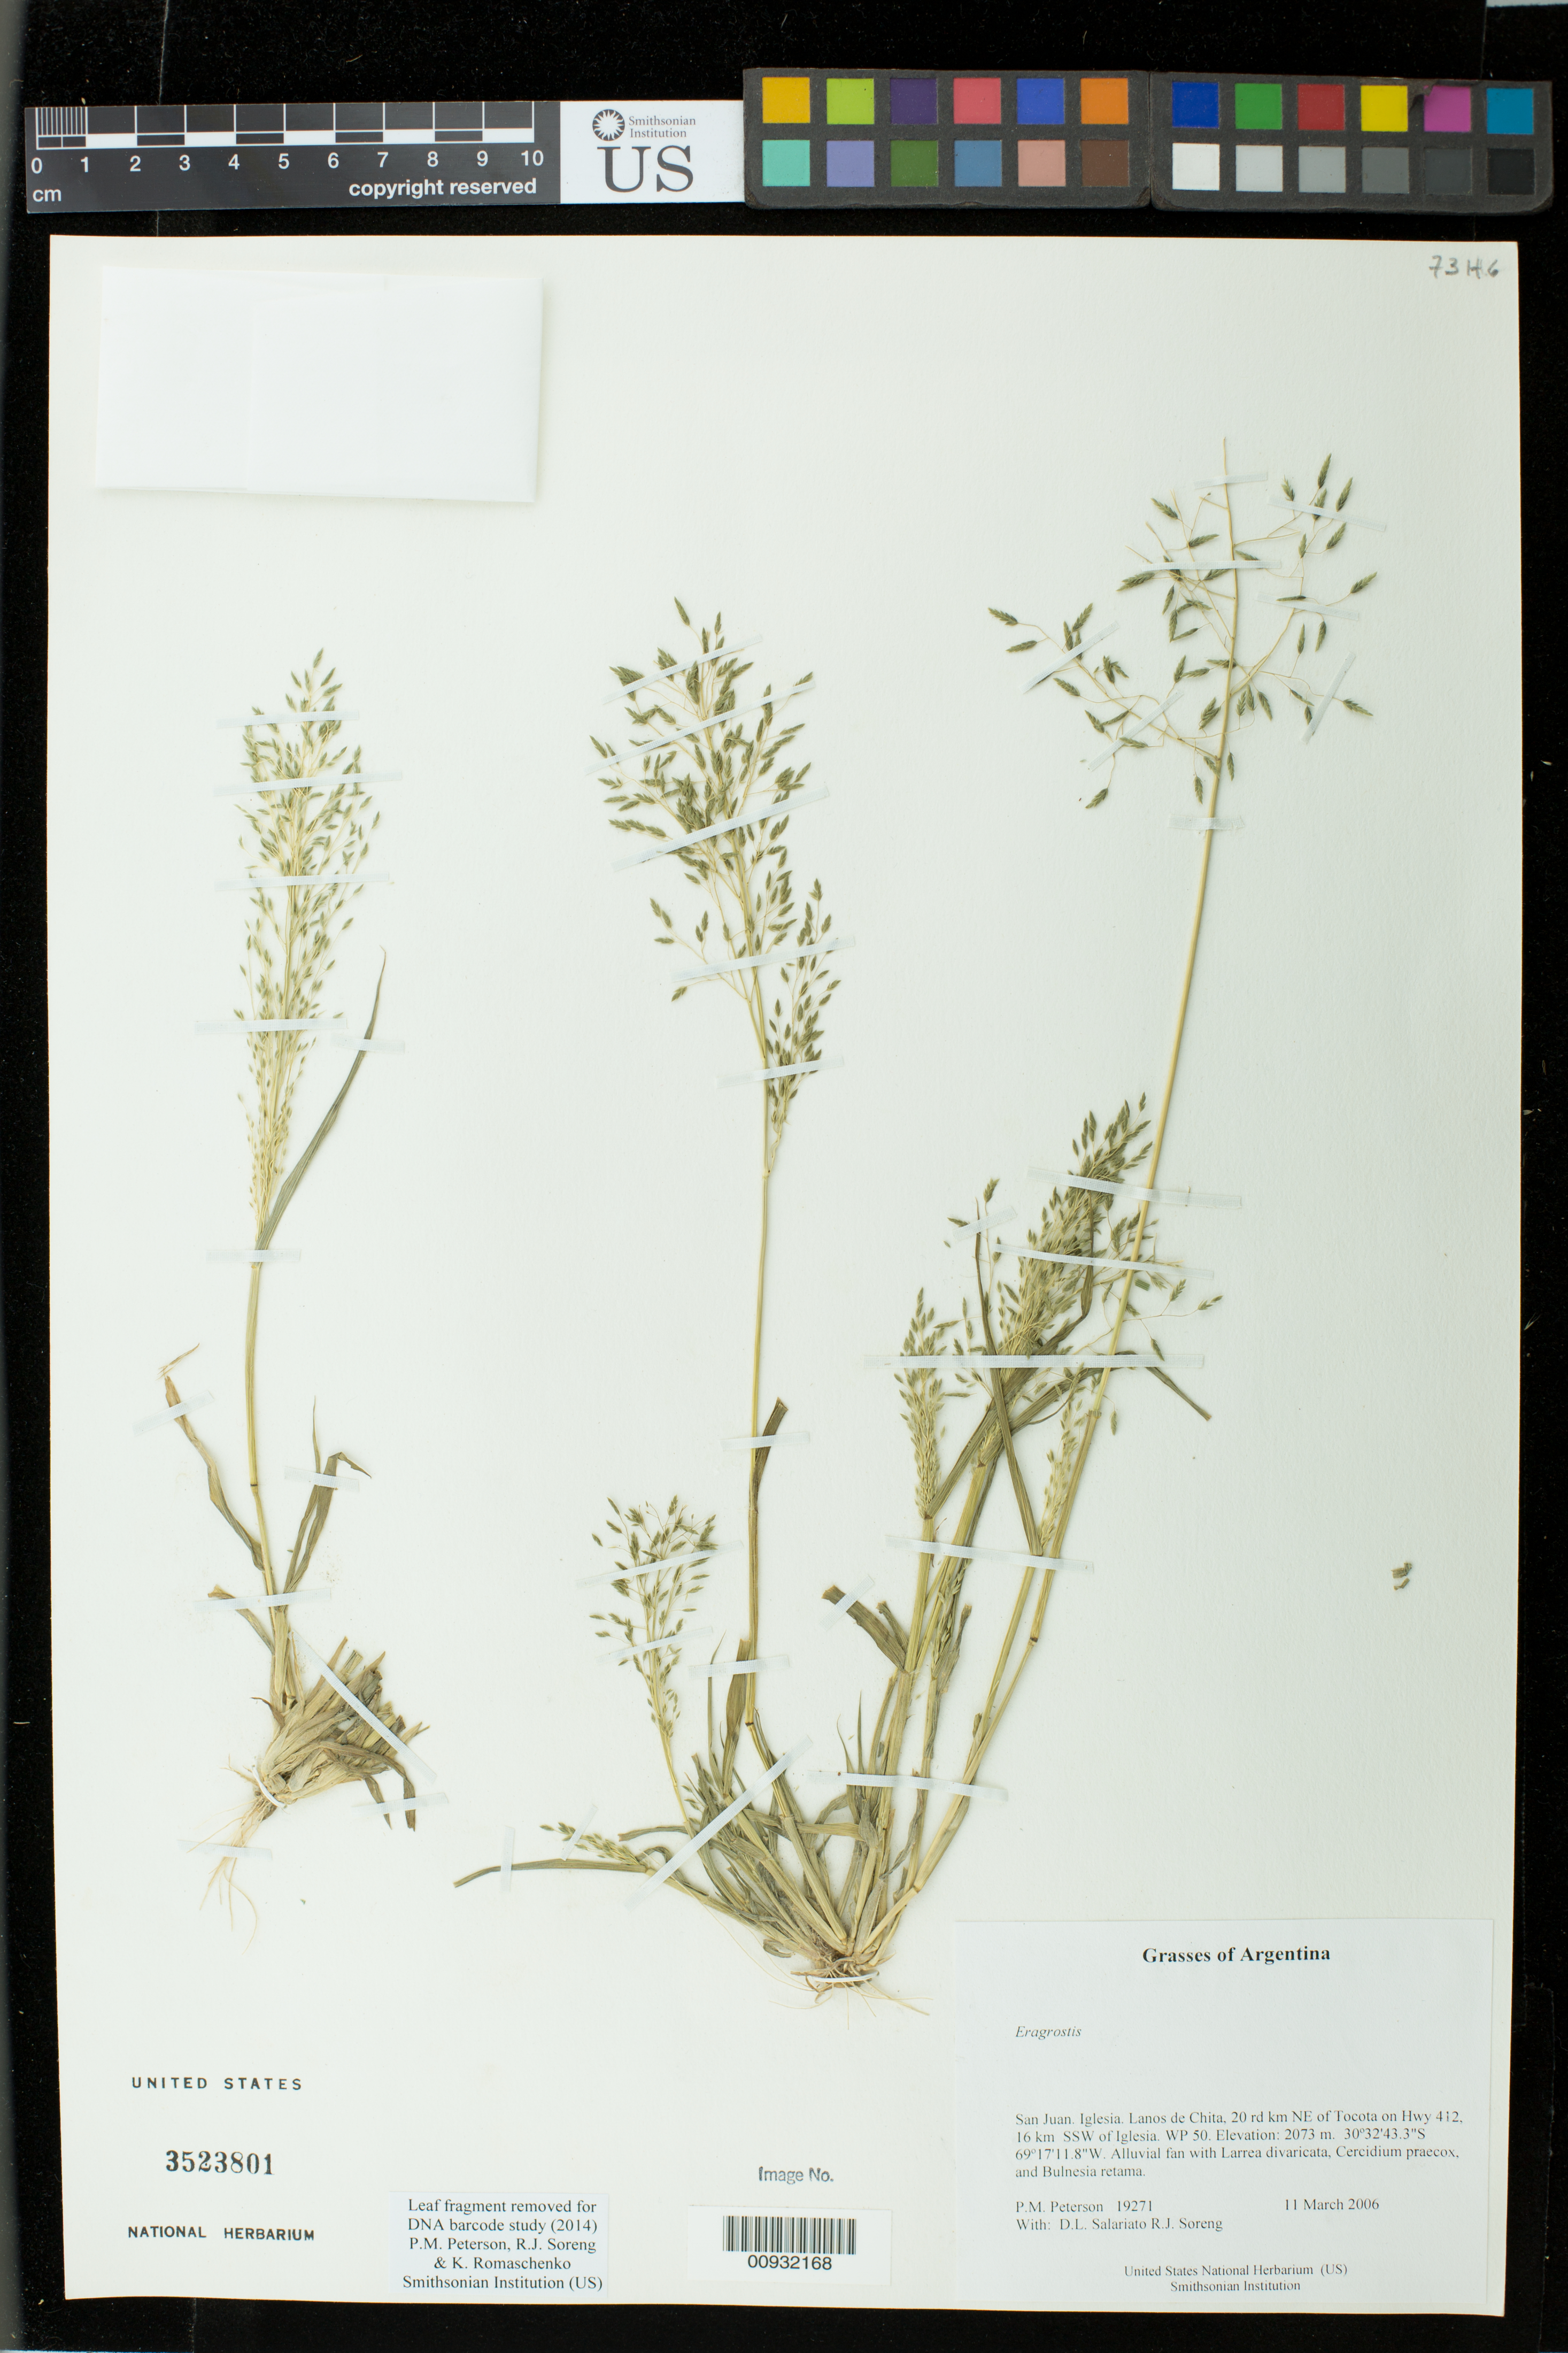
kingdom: Plantae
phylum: Tracheophyta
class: Liliopsida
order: Poales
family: Poaceae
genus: Eragrostis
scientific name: Eragrostis sp.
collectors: P. M. Peterson, R. J. Soreng, D. Salariato & A. Panizza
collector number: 19271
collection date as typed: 11 Mar 2006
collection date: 2006-03-11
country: Argentina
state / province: San Juan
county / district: Iglesia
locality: Lanos de Chita, 20 rd km NE of Tocota on Hwy 412, 16 km SSW of Iglesia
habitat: Alluvial fan with Larrea divaricata, Cercidium praecox, and Bulnesia retama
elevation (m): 2073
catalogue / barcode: US 3523801